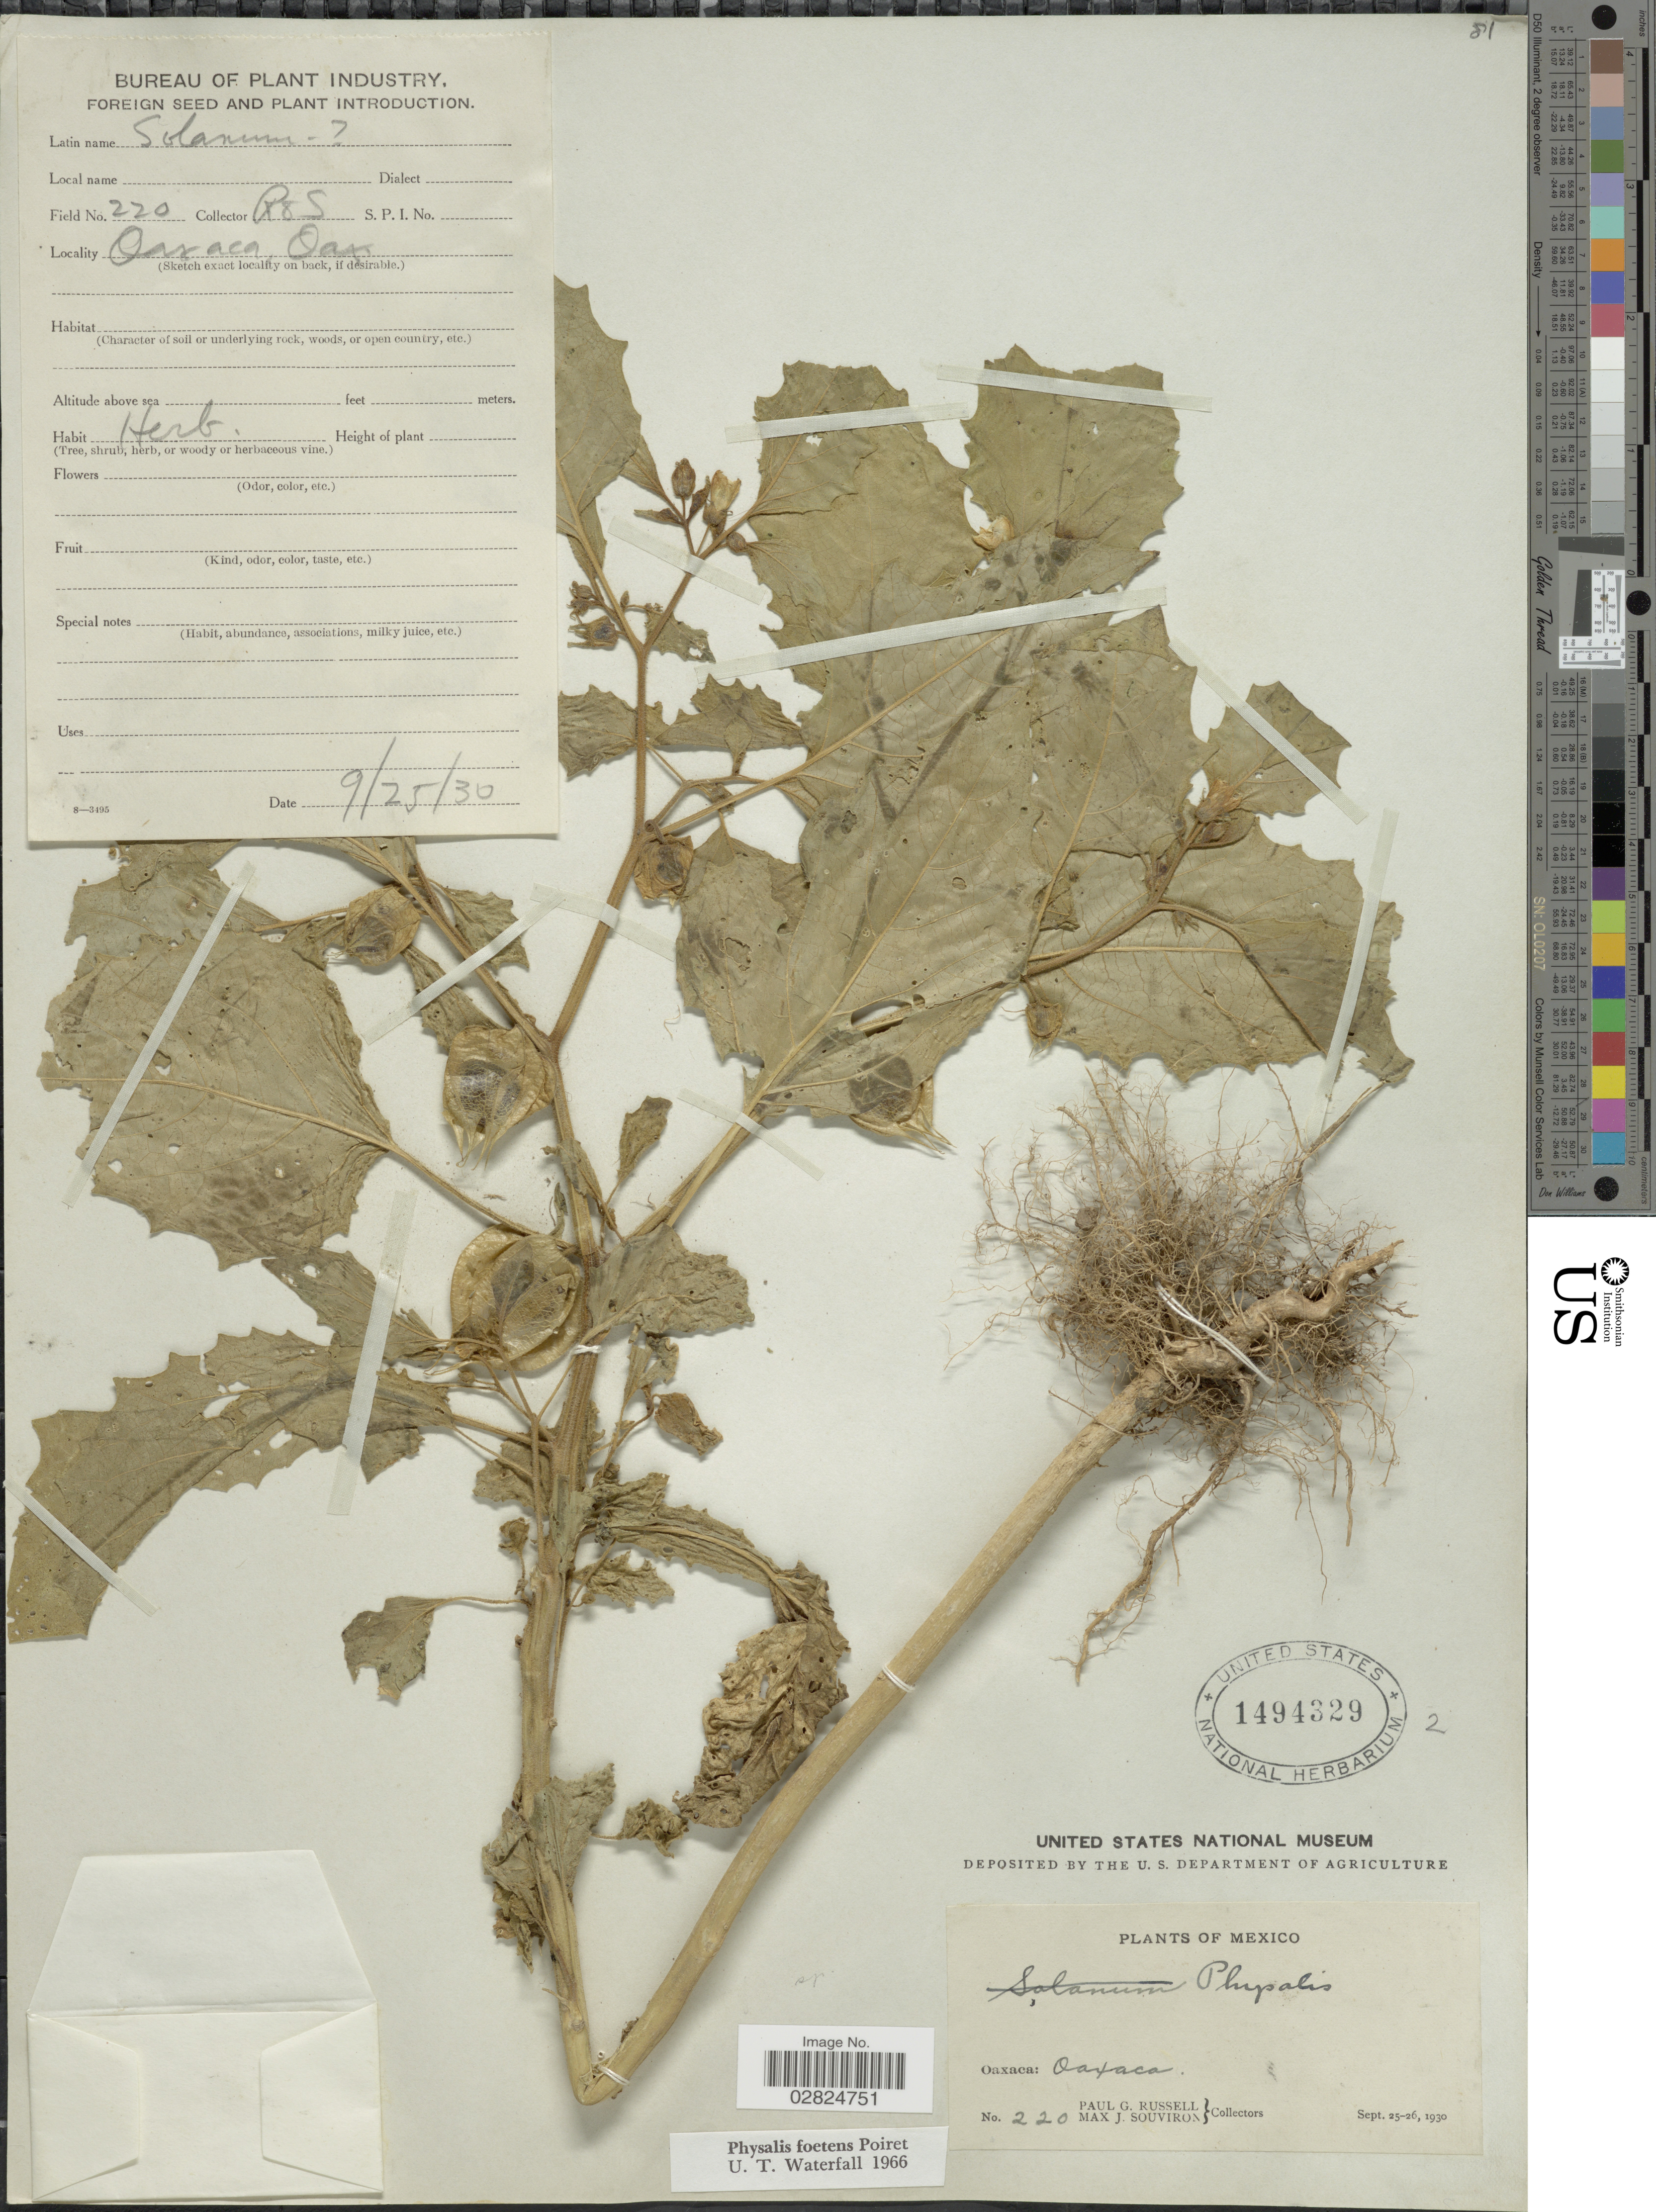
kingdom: Plantae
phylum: Tracheophyta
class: Magnoliopsida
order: Solanales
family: Solanaceae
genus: Physalis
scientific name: Physalis foetens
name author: Poir.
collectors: P. G. Russell & M. J. Souviron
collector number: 220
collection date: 1930-09-25/1930-09-26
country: Mexico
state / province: Oaxaca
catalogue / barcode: US 1494329